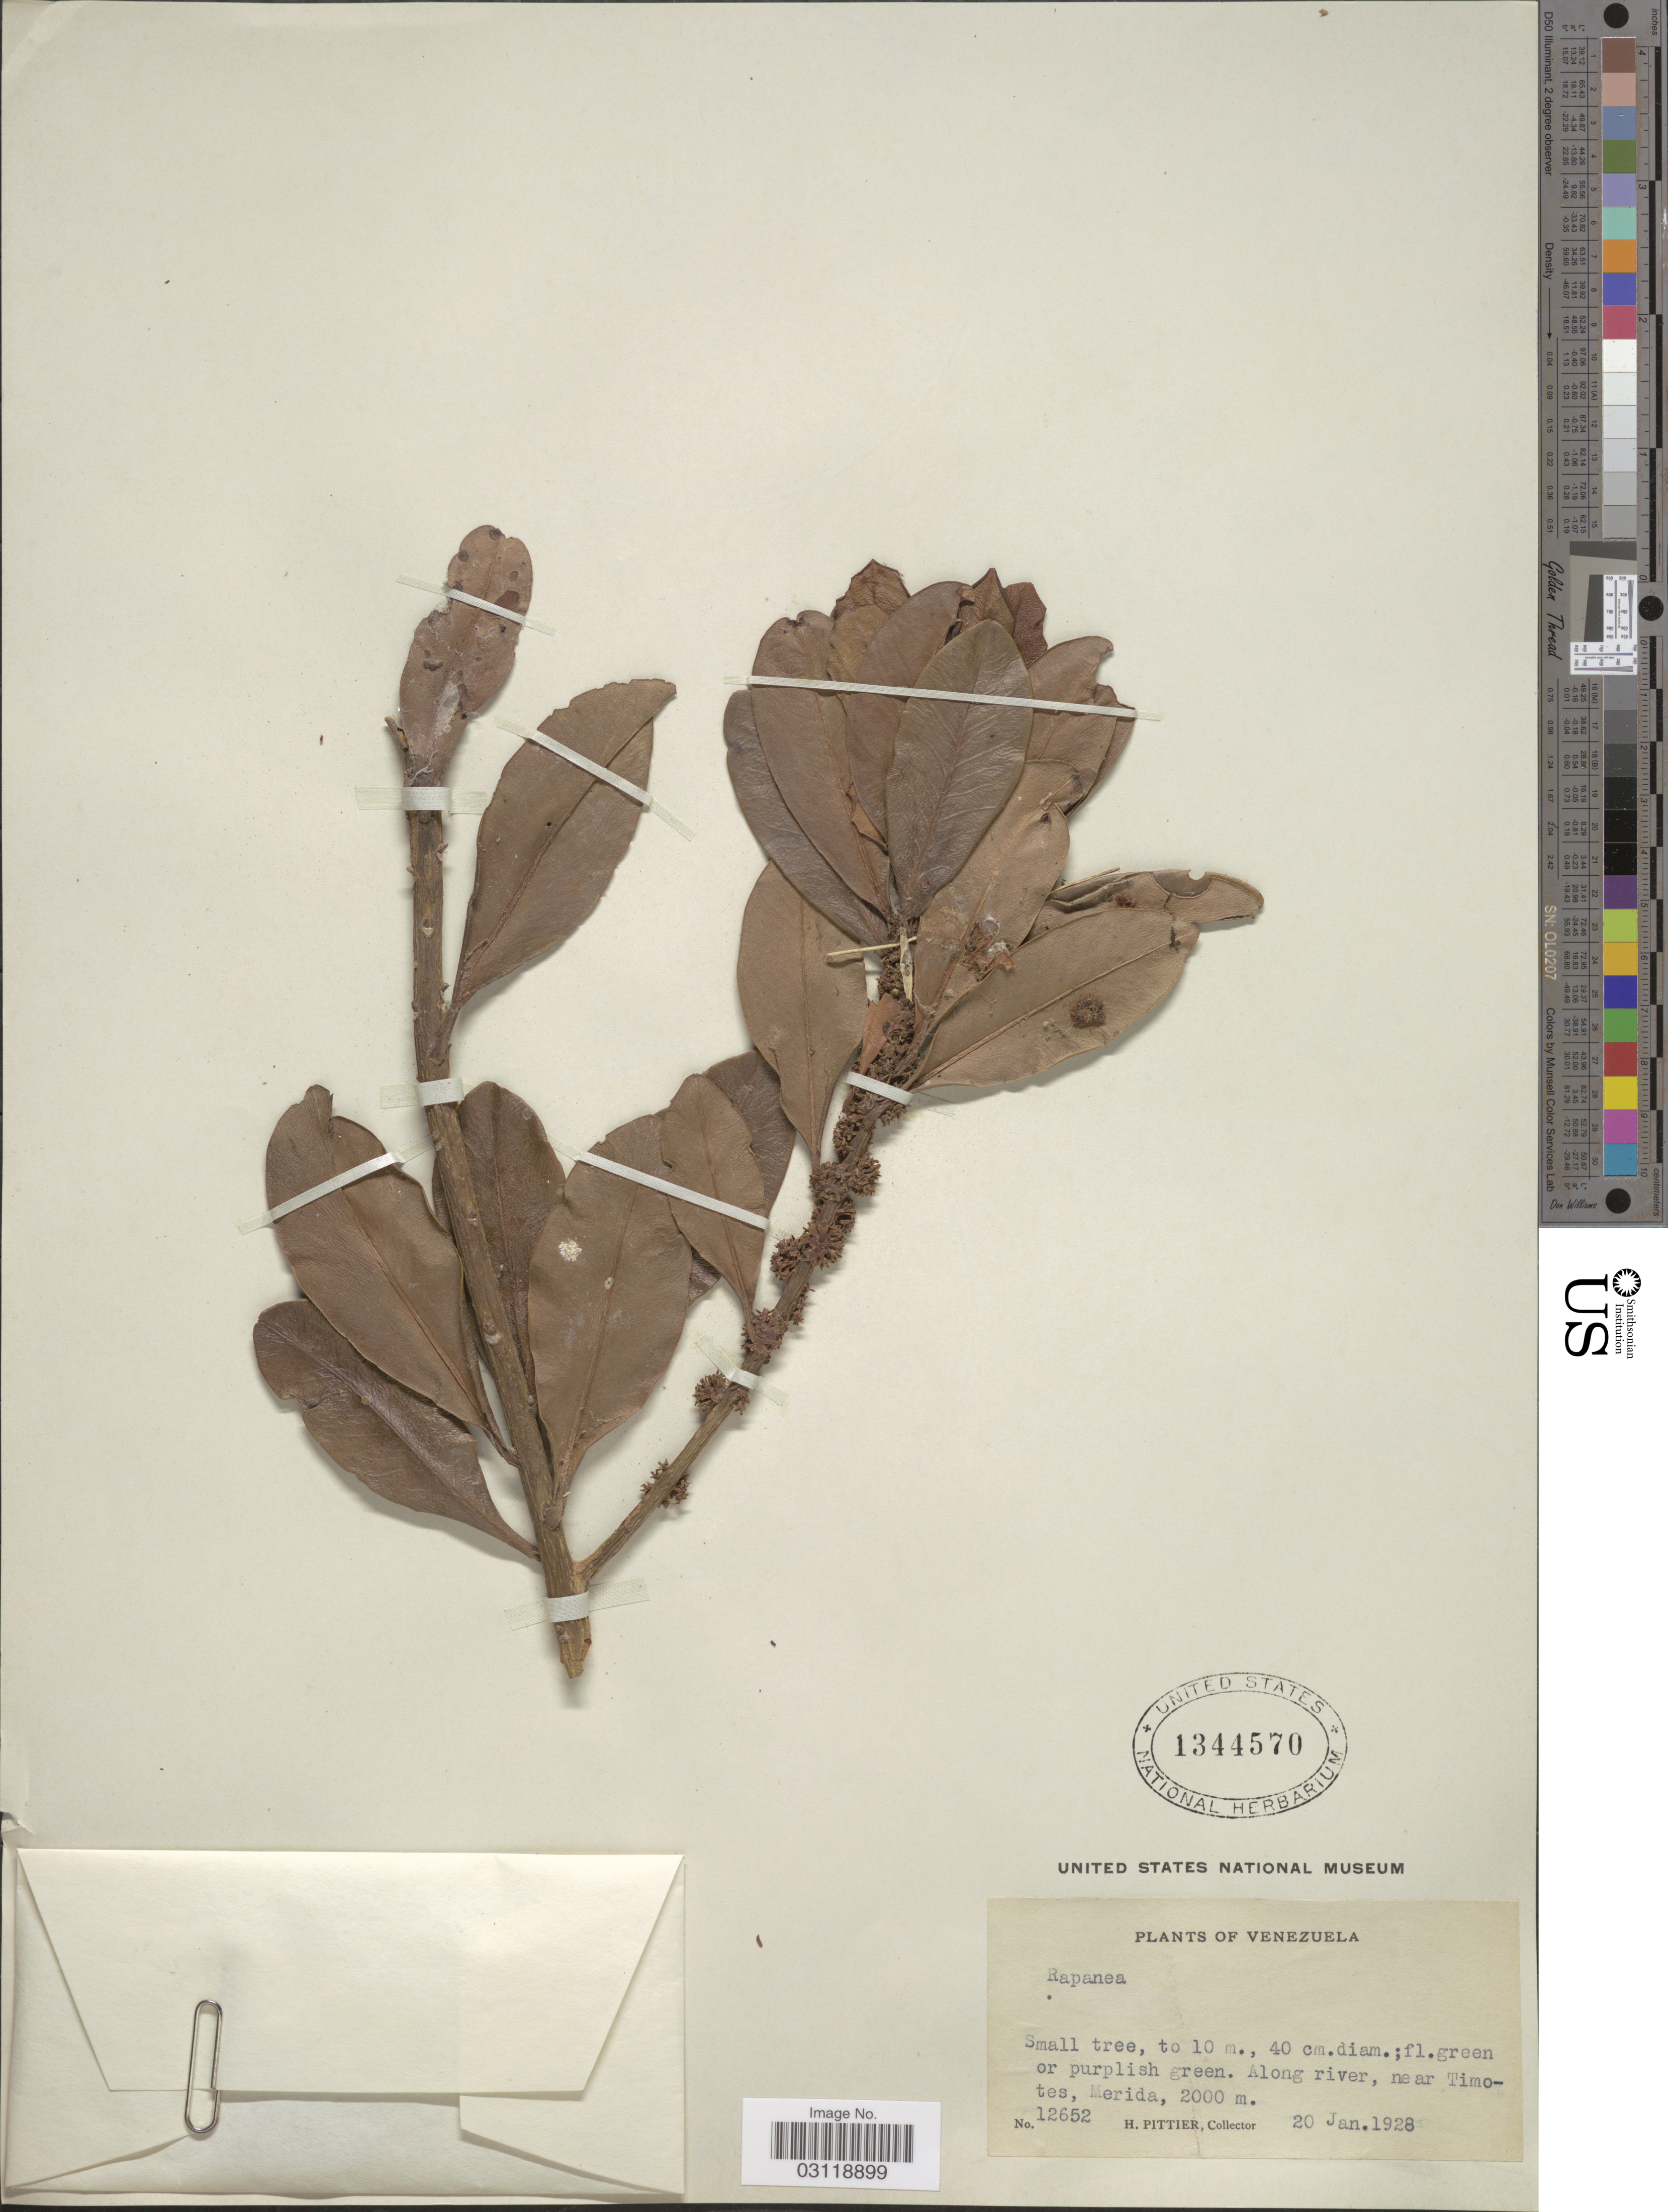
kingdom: Plantae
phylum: Tracheophyta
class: Magnoliopsida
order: Ericales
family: Primulaceae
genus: Rapanea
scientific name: Rapanea sp.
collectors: H. F. Pittier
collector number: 12652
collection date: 1928-01-20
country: Venezuela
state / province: Mérida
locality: Along river, near Timotes.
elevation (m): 2000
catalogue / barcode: US 1344570